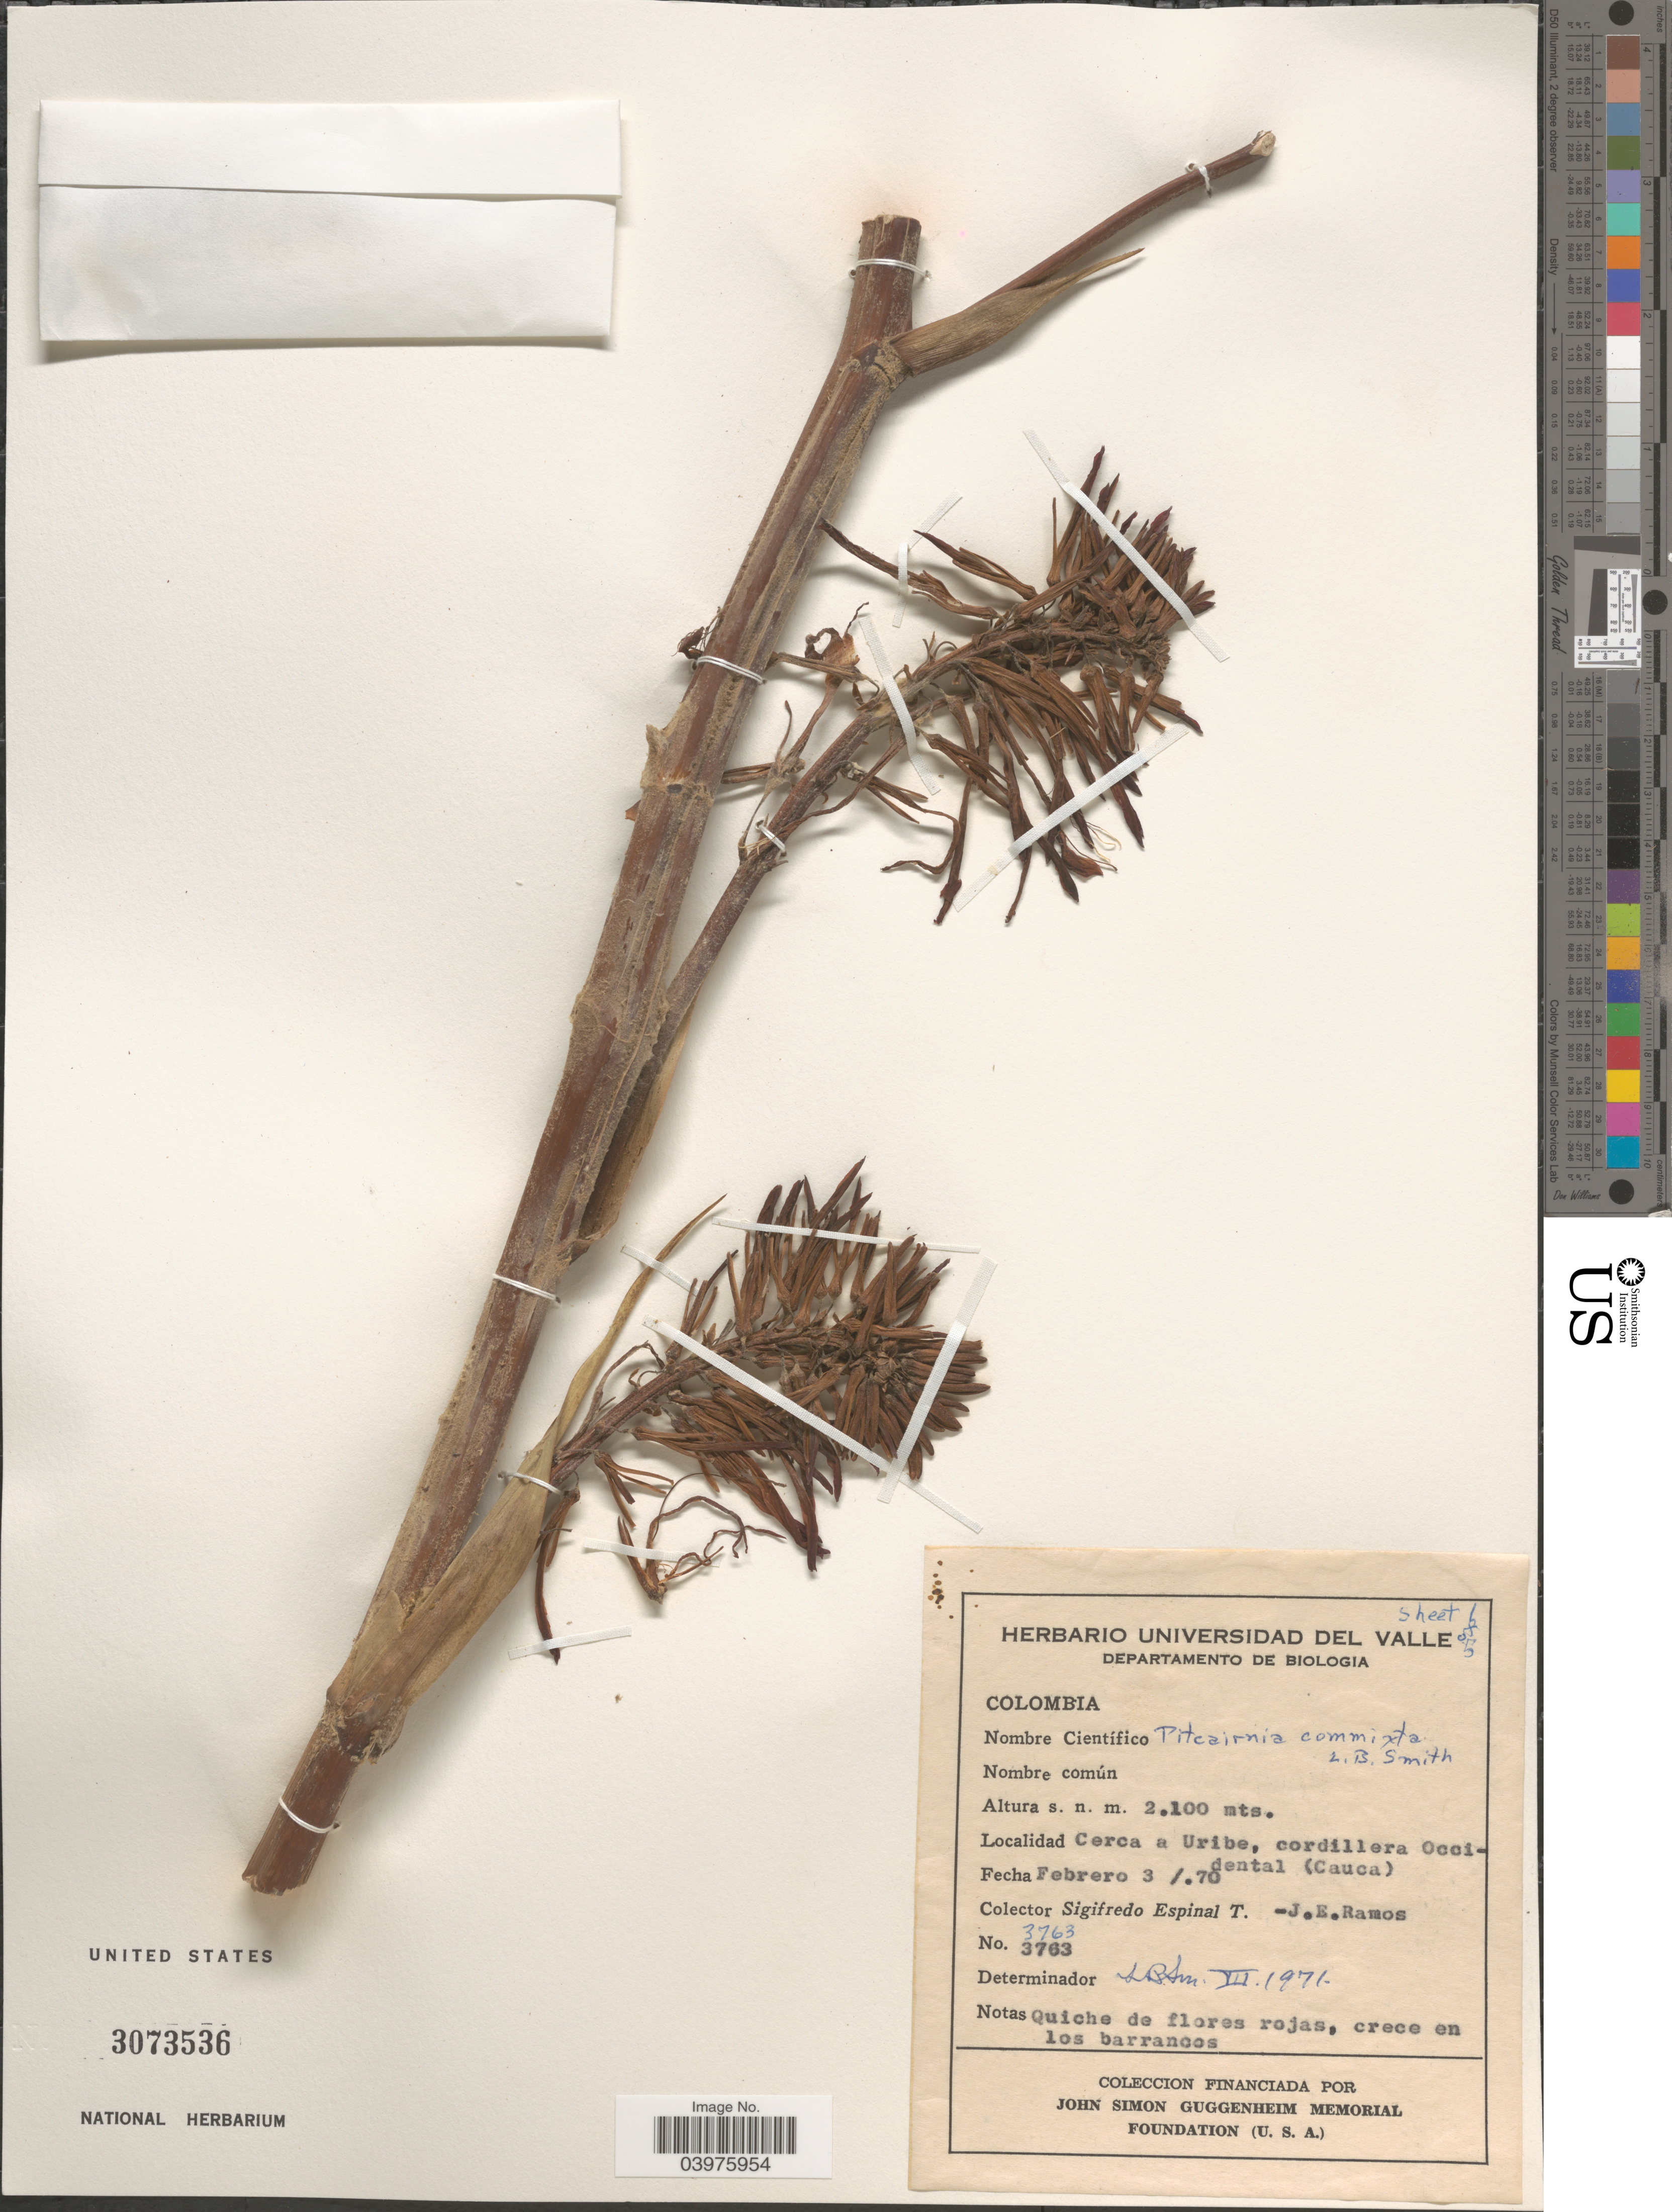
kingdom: Plantae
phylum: Tracheophyta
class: Liliopsida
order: Poales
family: Bromeliaceae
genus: Pitcairnia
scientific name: Pitcairnia commixta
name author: L.B. Sm.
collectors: S. Espinal & J. E. Ramos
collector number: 3763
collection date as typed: Transcribed d/m/y: 3/2/70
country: Colombia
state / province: Cauca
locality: Cerca a Uribe, cordillera Occidental (Cauca).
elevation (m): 2100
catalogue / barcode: US 3073536